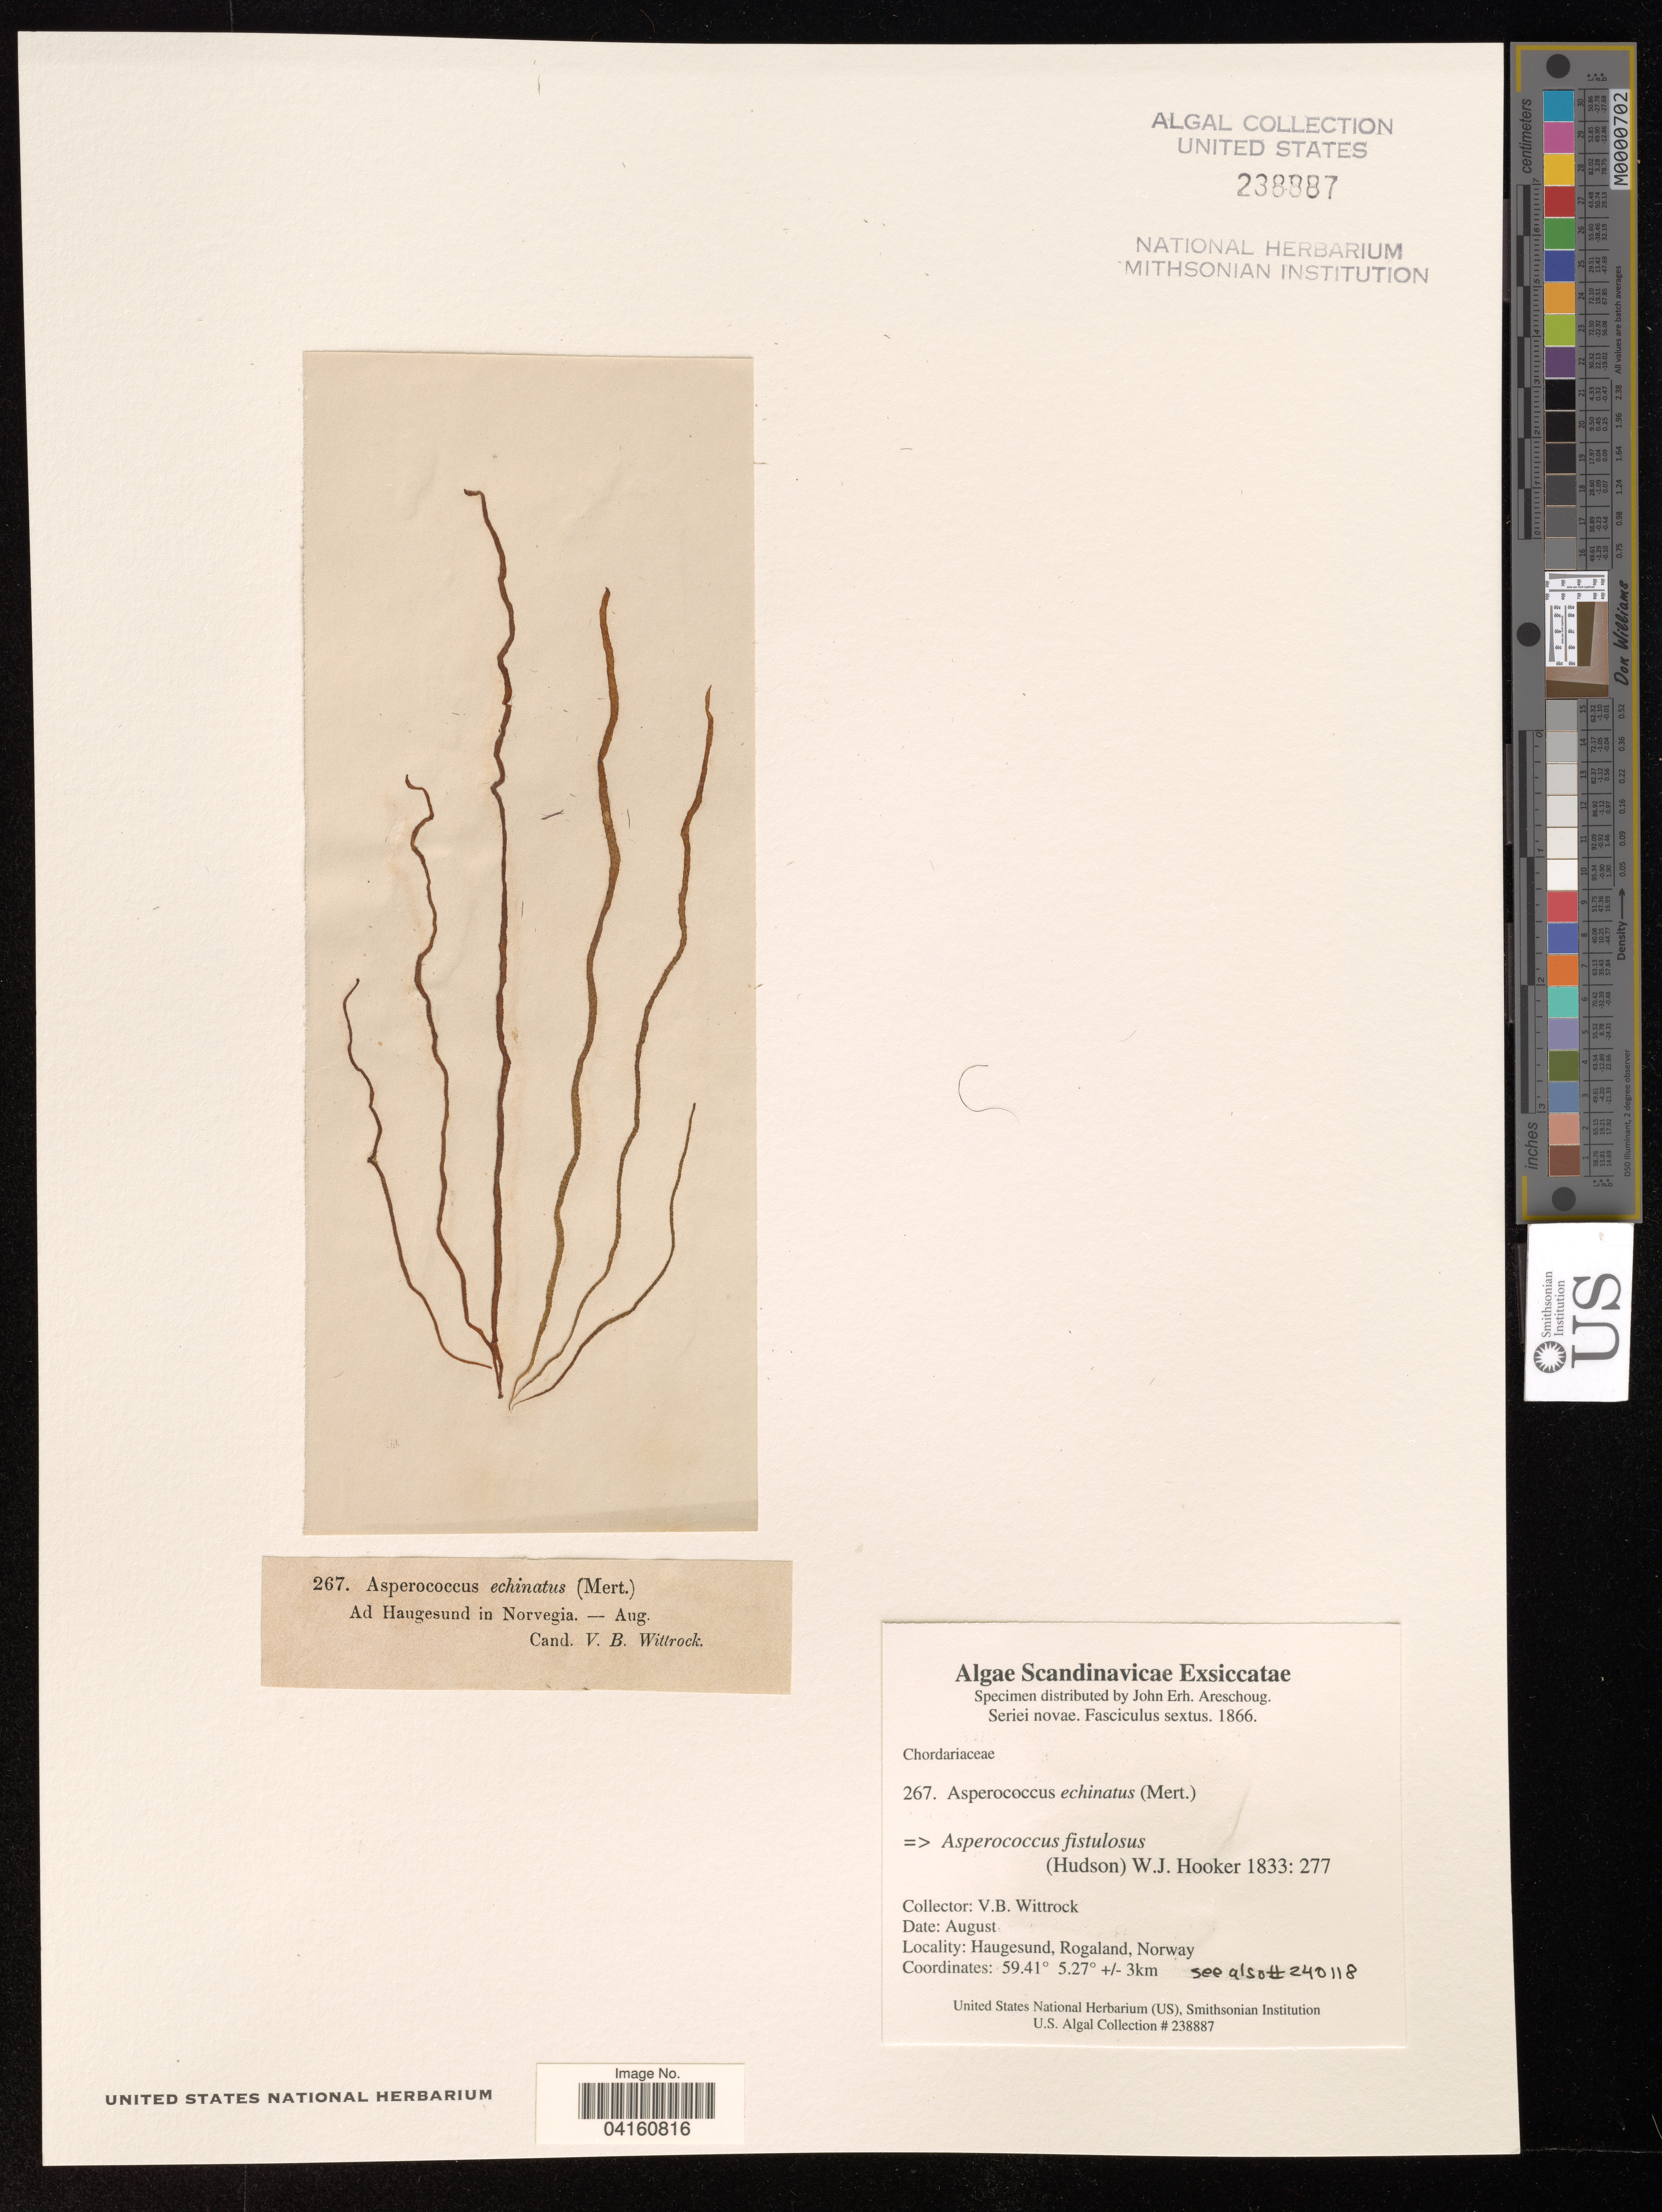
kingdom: Chromista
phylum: Ochrophyta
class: Phaeophyceae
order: Ectocarpales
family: Chordariaceae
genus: Asperococcus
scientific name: Asperococcus fistulosus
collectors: V. B. Wittrock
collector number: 267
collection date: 1866-08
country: Norway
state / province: Rogaland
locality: Haugesund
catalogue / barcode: US 238887